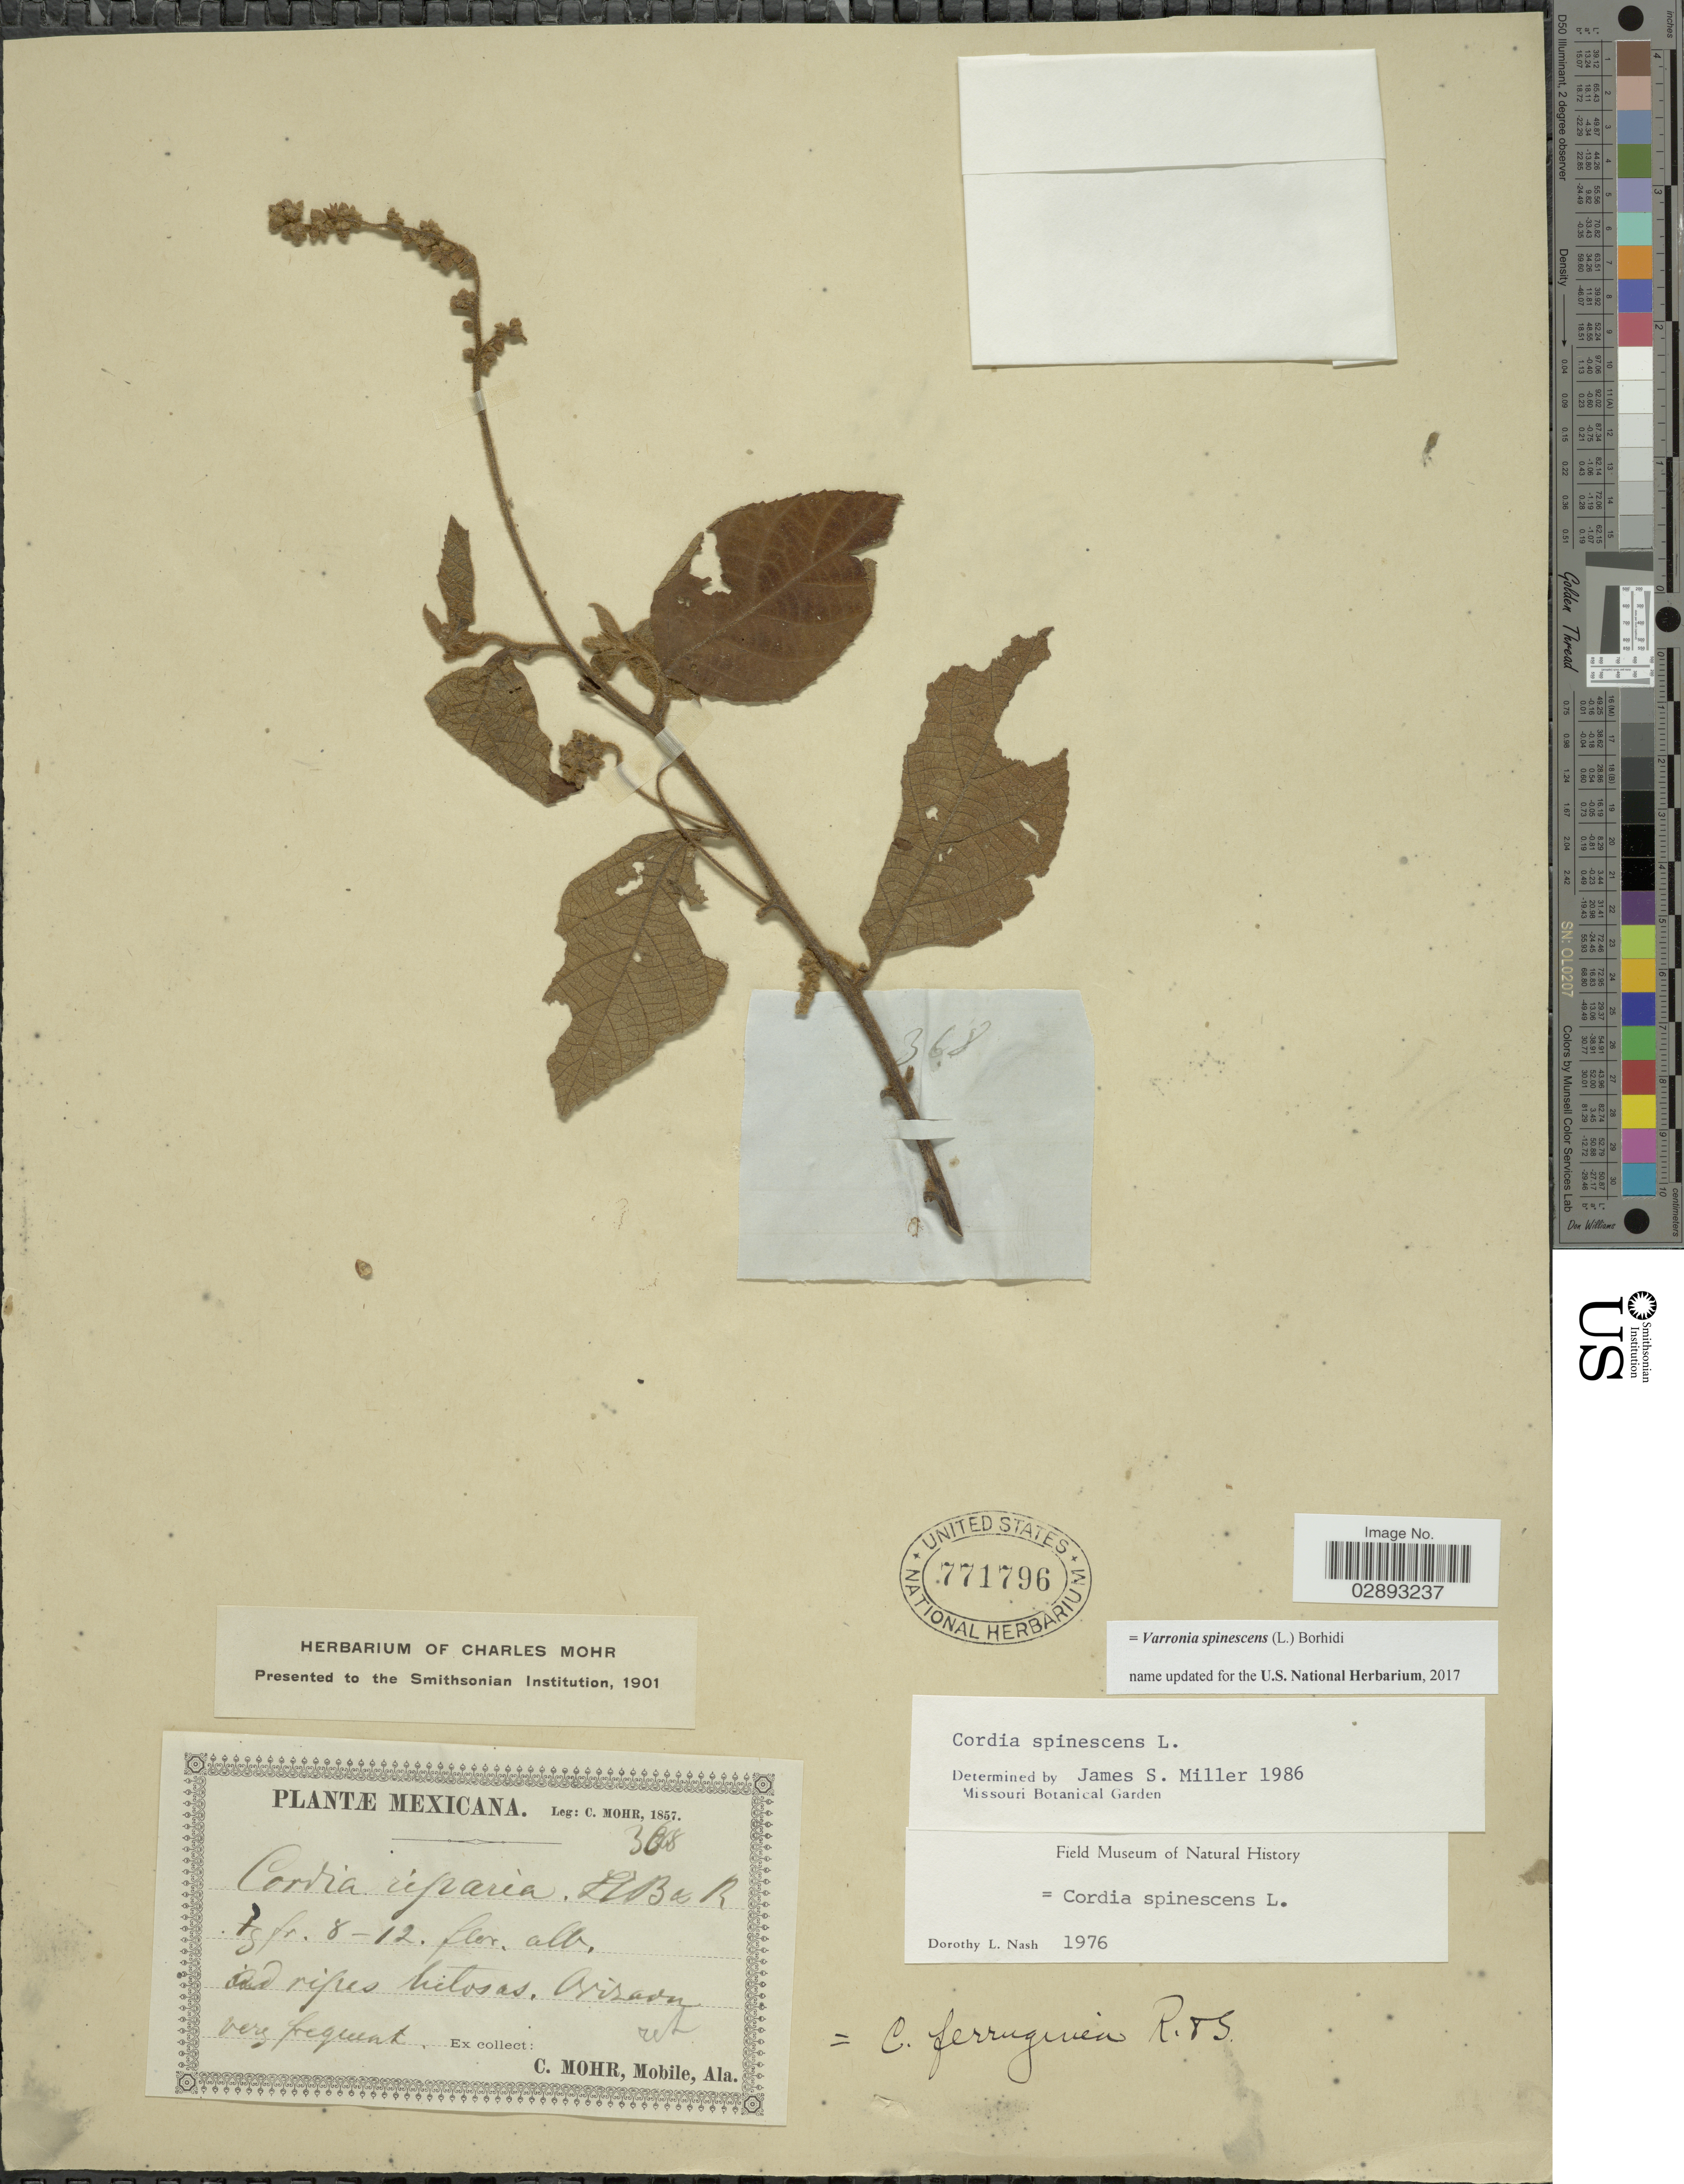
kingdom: Plantae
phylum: Tracheophyta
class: Magnoliopsida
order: Boraginales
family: Cordiaceae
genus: Varronia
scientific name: Varronia spinescens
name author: (L.) Borhidi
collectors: C. T. Mohr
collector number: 368*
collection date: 1857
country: Mexico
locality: Ad ripas bilosas Orizava. [interpreted]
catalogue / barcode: US 771796